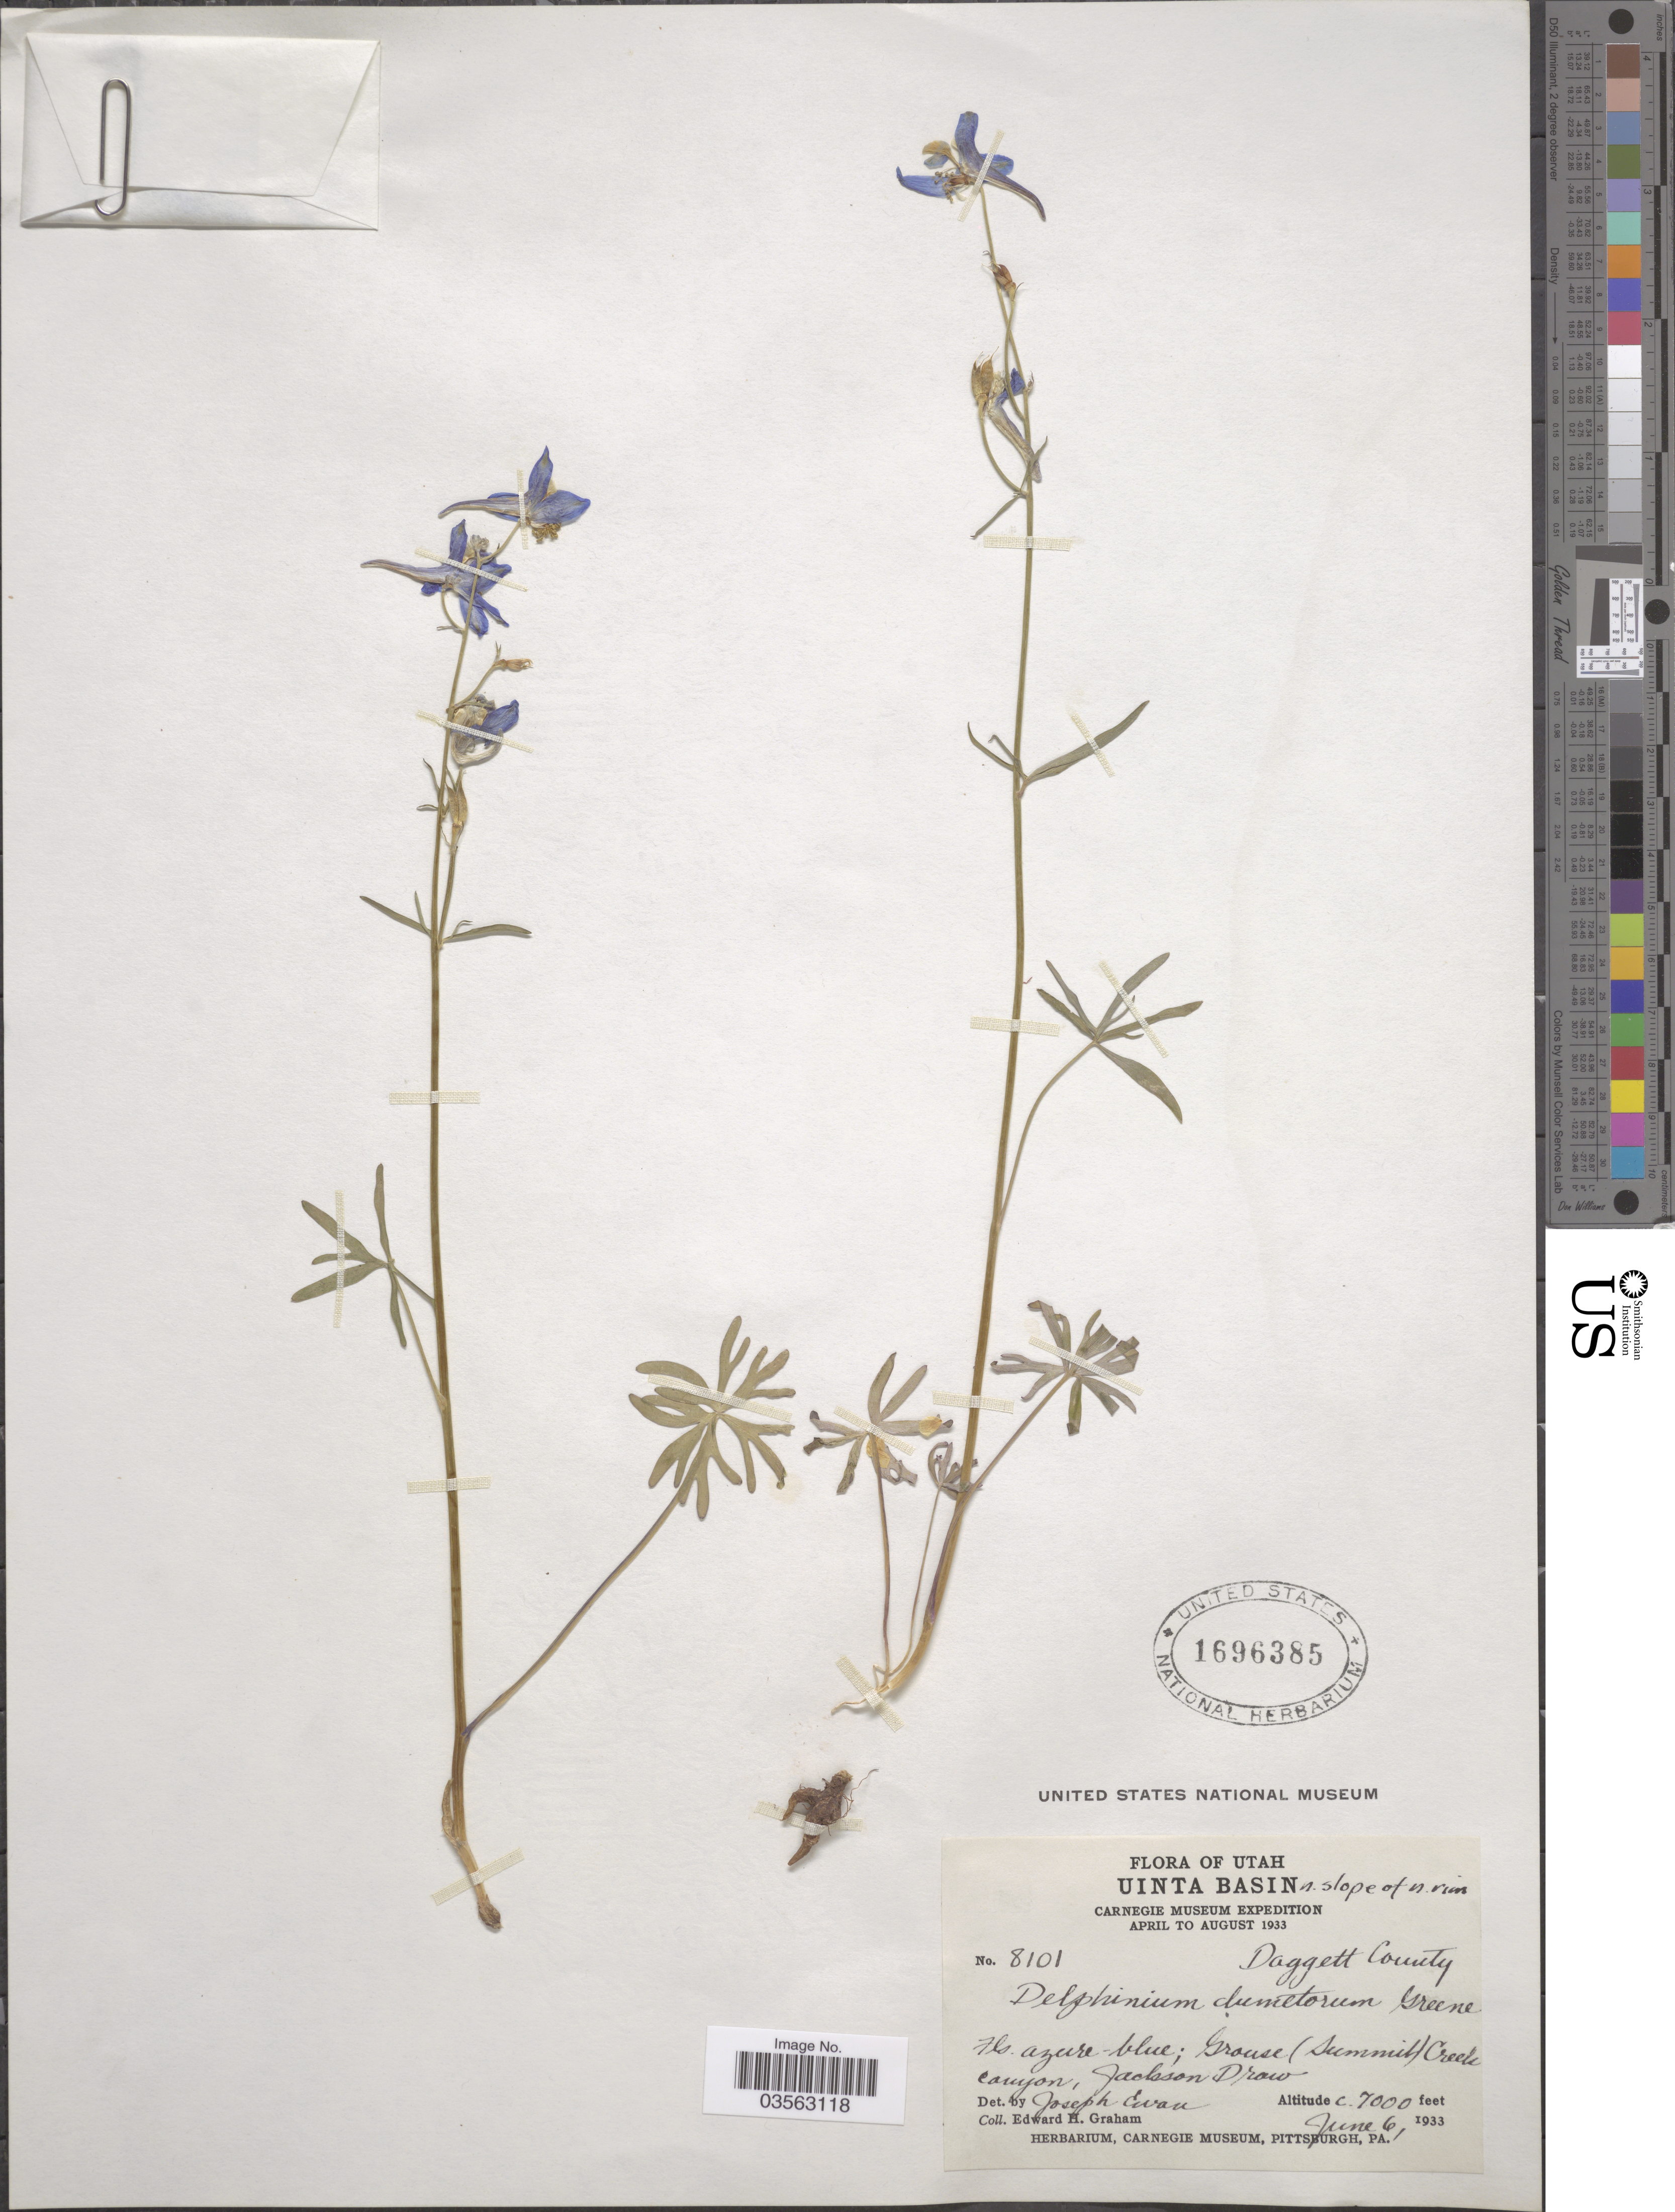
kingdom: Plantae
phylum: Tracheophyta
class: Magnoliopsida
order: Ranunculales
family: Ranunculaceae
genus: Delphinium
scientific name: Delphinium dumetorum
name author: Greene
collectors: E. H. Graham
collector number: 8101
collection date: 1933-06-06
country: United States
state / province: Utah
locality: Uinta Basin n. slope of n. rim. Daggett County. Grouse (summit) Creek Canyon, Jackson Draw.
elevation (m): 2134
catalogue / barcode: US 1696385